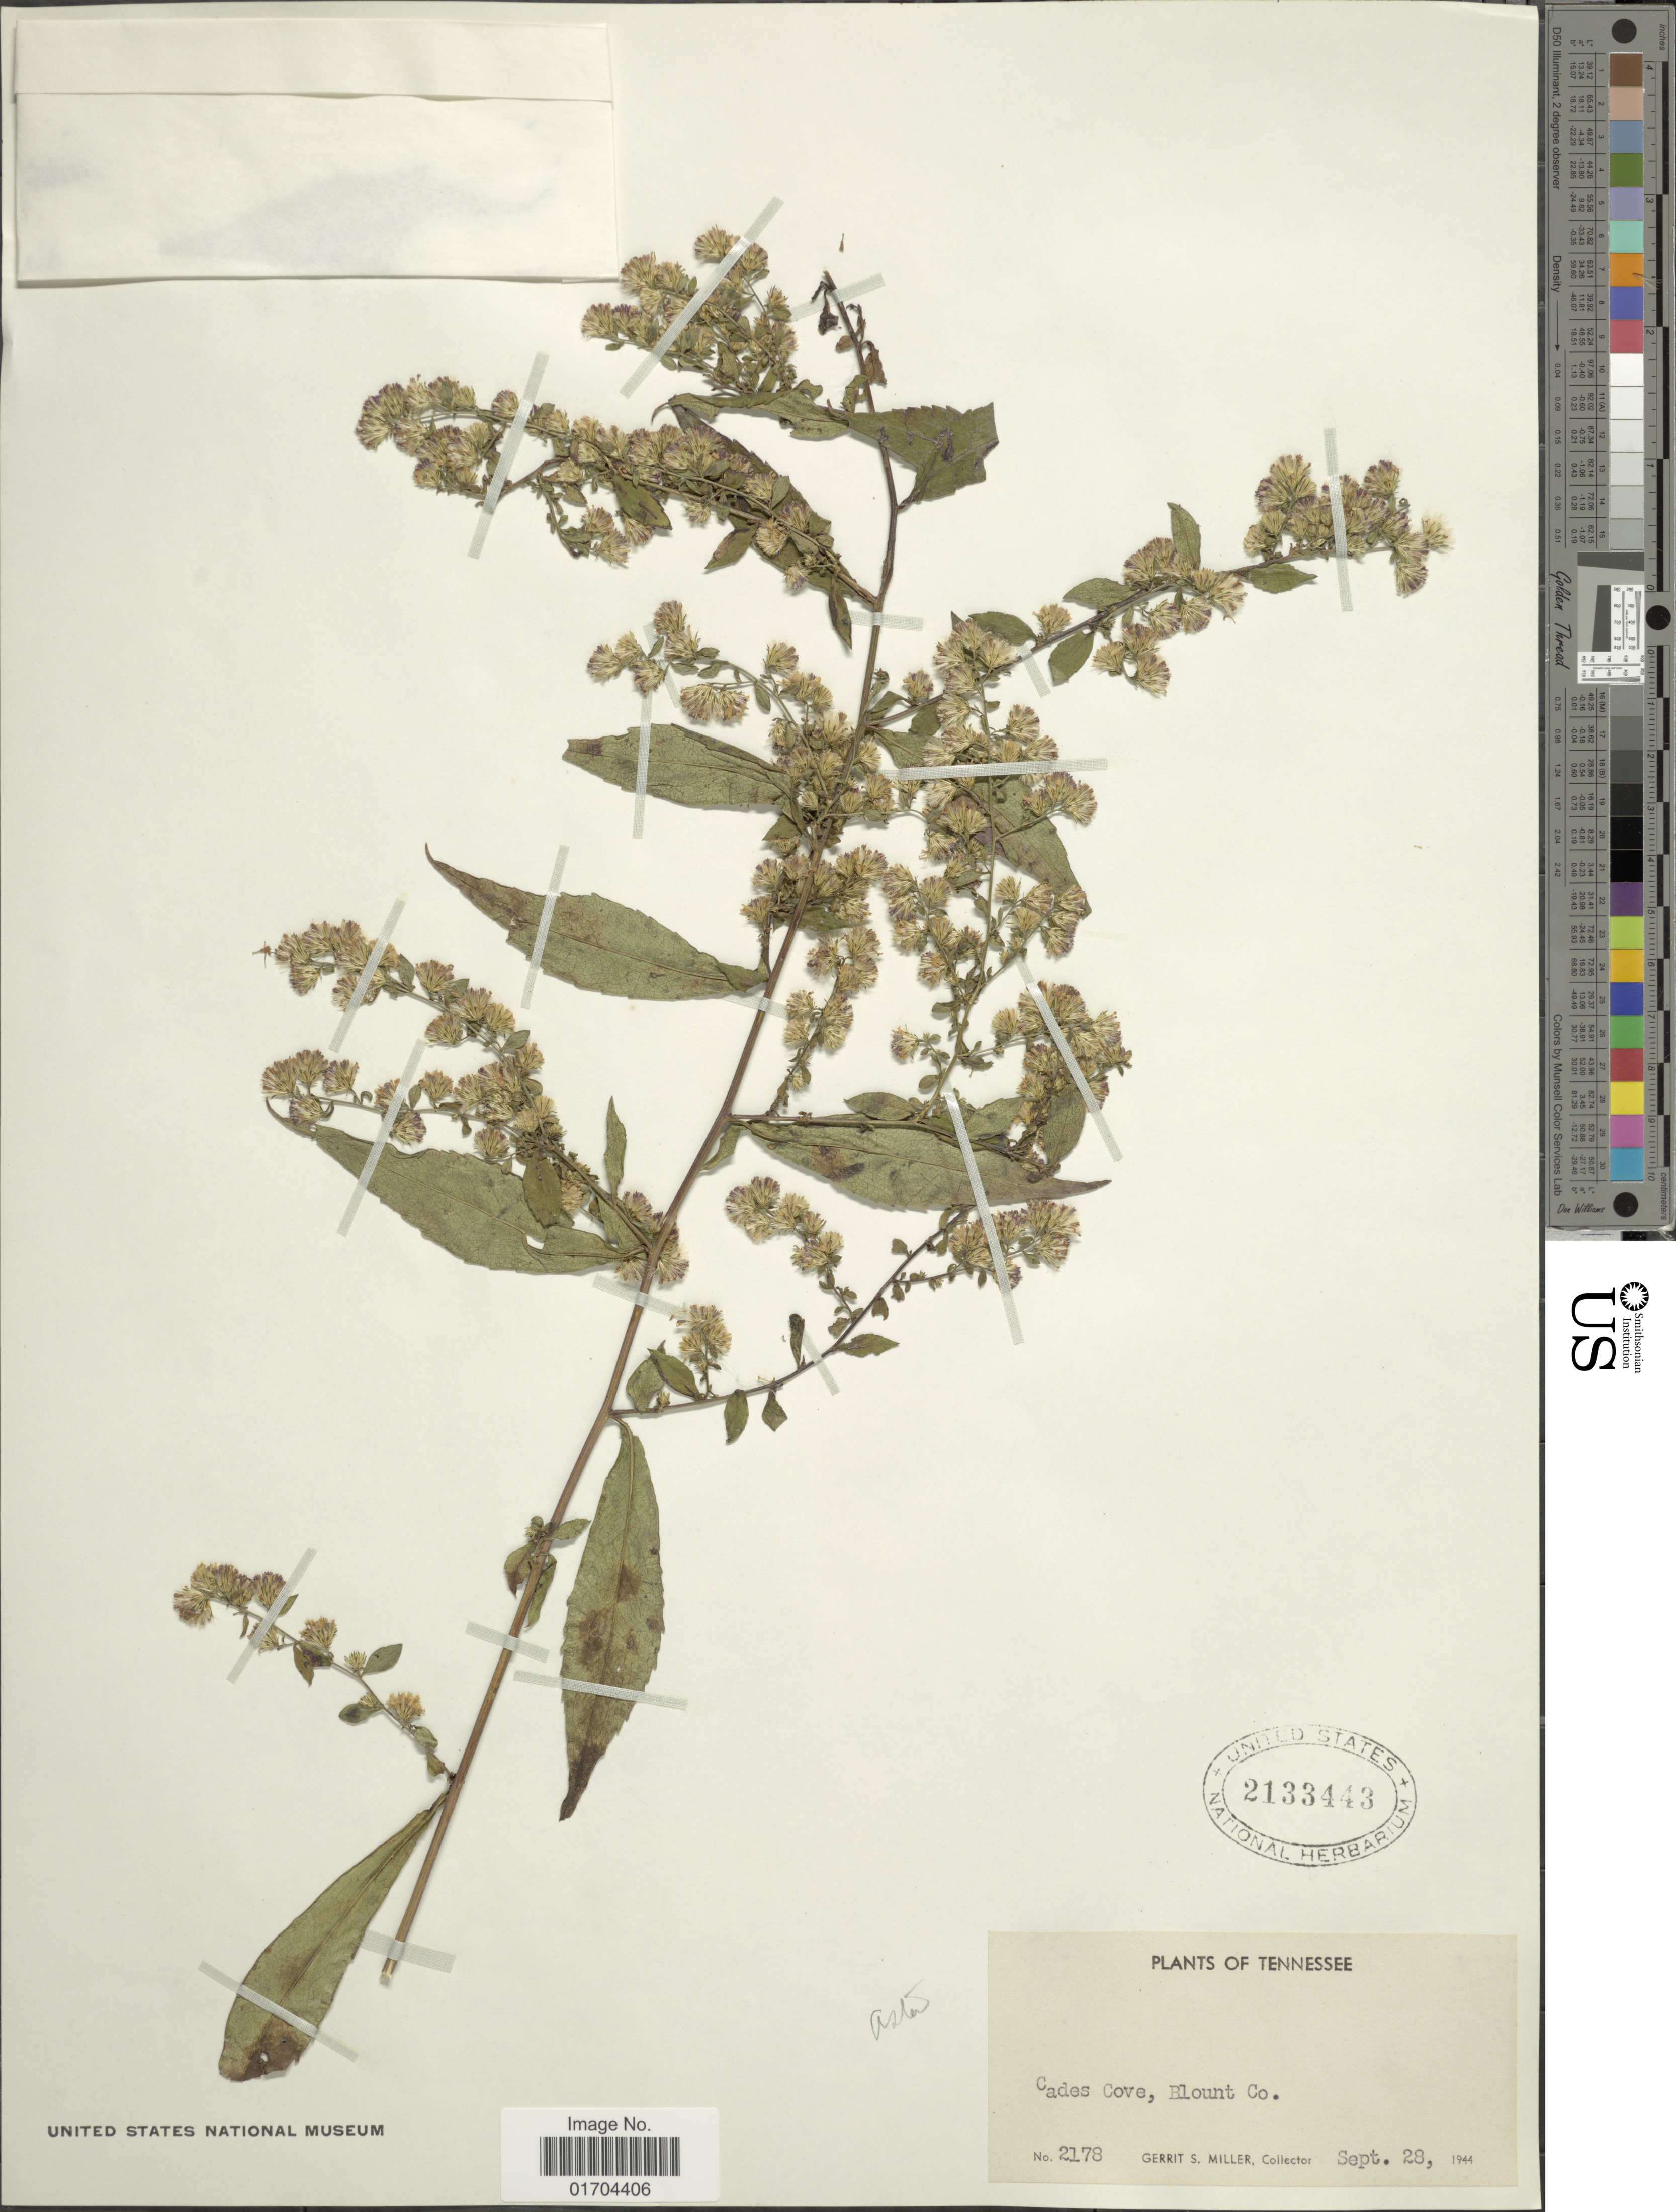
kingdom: Plantae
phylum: Tracheophyta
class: Magnoliopsida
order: Asterales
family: Asteraceae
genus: Symphyotrichum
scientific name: Symphyotrichum sp.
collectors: G. S. Miller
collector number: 2178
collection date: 1944-09-28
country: United States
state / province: Tennessee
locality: Cades Cove, Blount Co.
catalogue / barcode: US 2133443